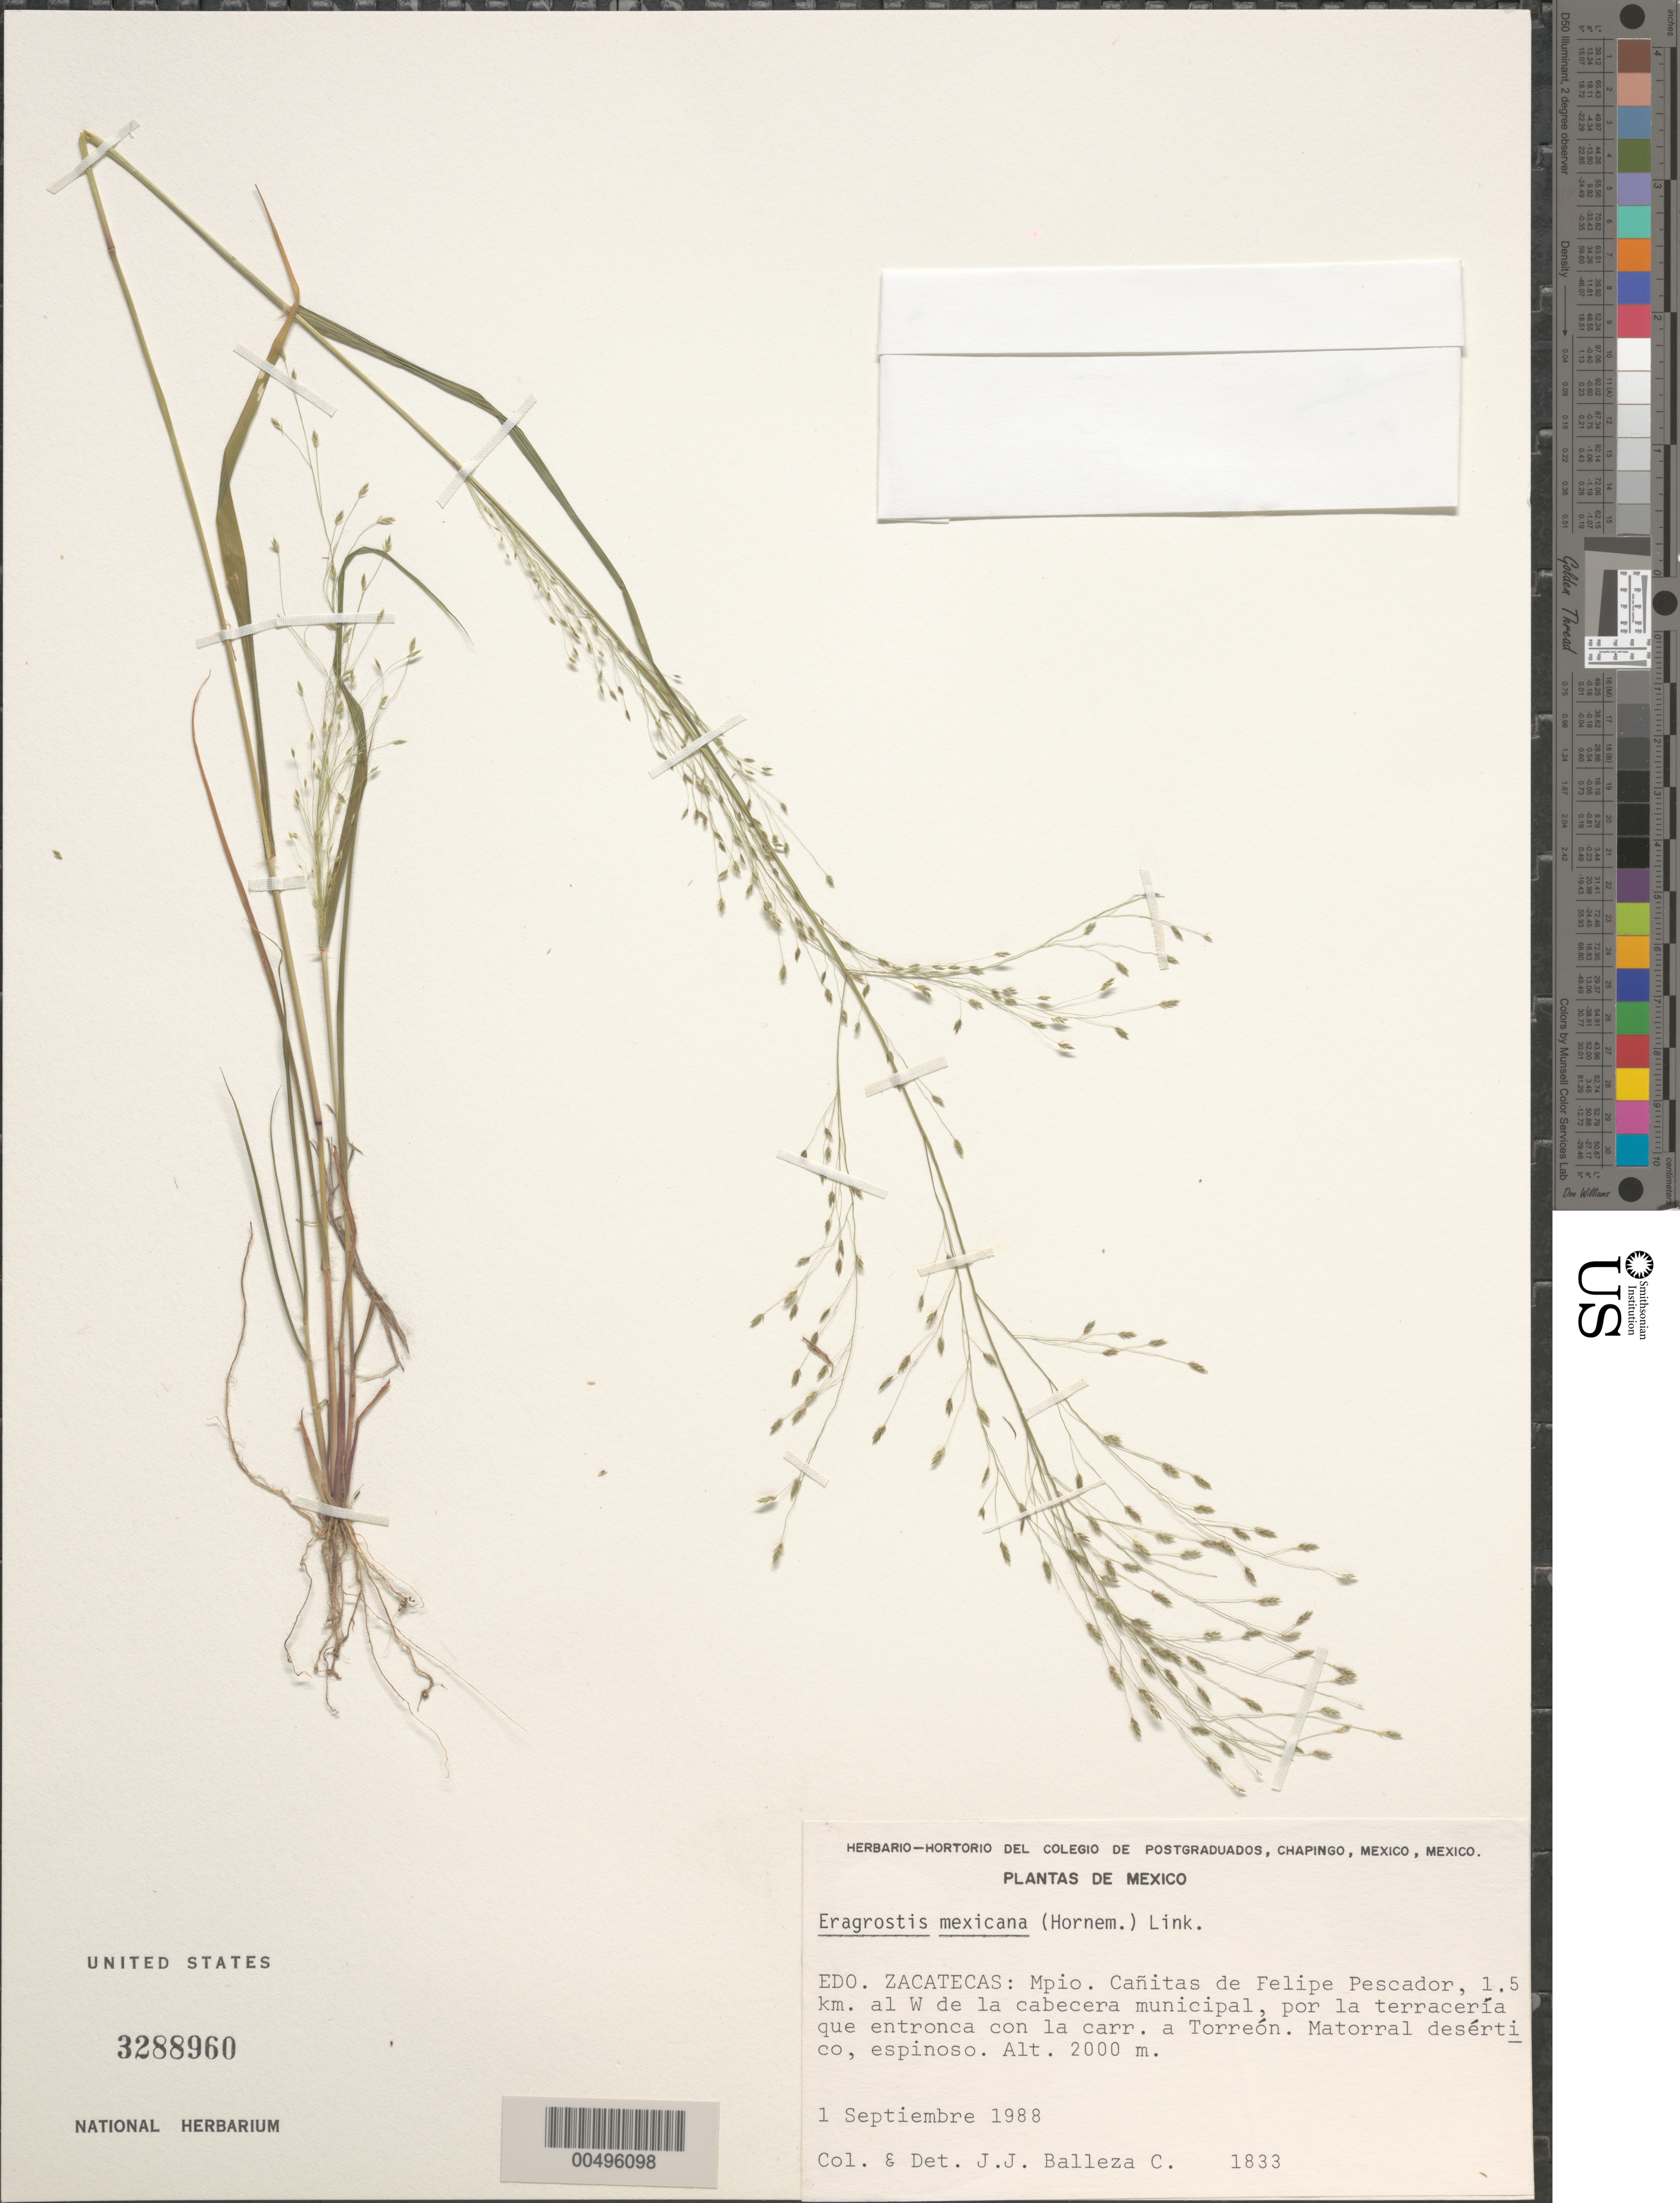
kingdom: Plantae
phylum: Tracheophyta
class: Liliopsida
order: Poales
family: Poaceae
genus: Eragrostis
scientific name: Eragrostis mexicana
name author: (Hornem.) Link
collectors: J. J. Balleza C.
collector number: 1833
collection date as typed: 1 Sep 1988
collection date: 1988-09-01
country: Mexico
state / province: Zacatecas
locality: Cañitas de Felipe Pescador Mun., 1.5 km W of the cabecera municipal, por la terracería que entronca con la carr. a Torreón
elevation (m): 2000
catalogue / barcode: US 3288960